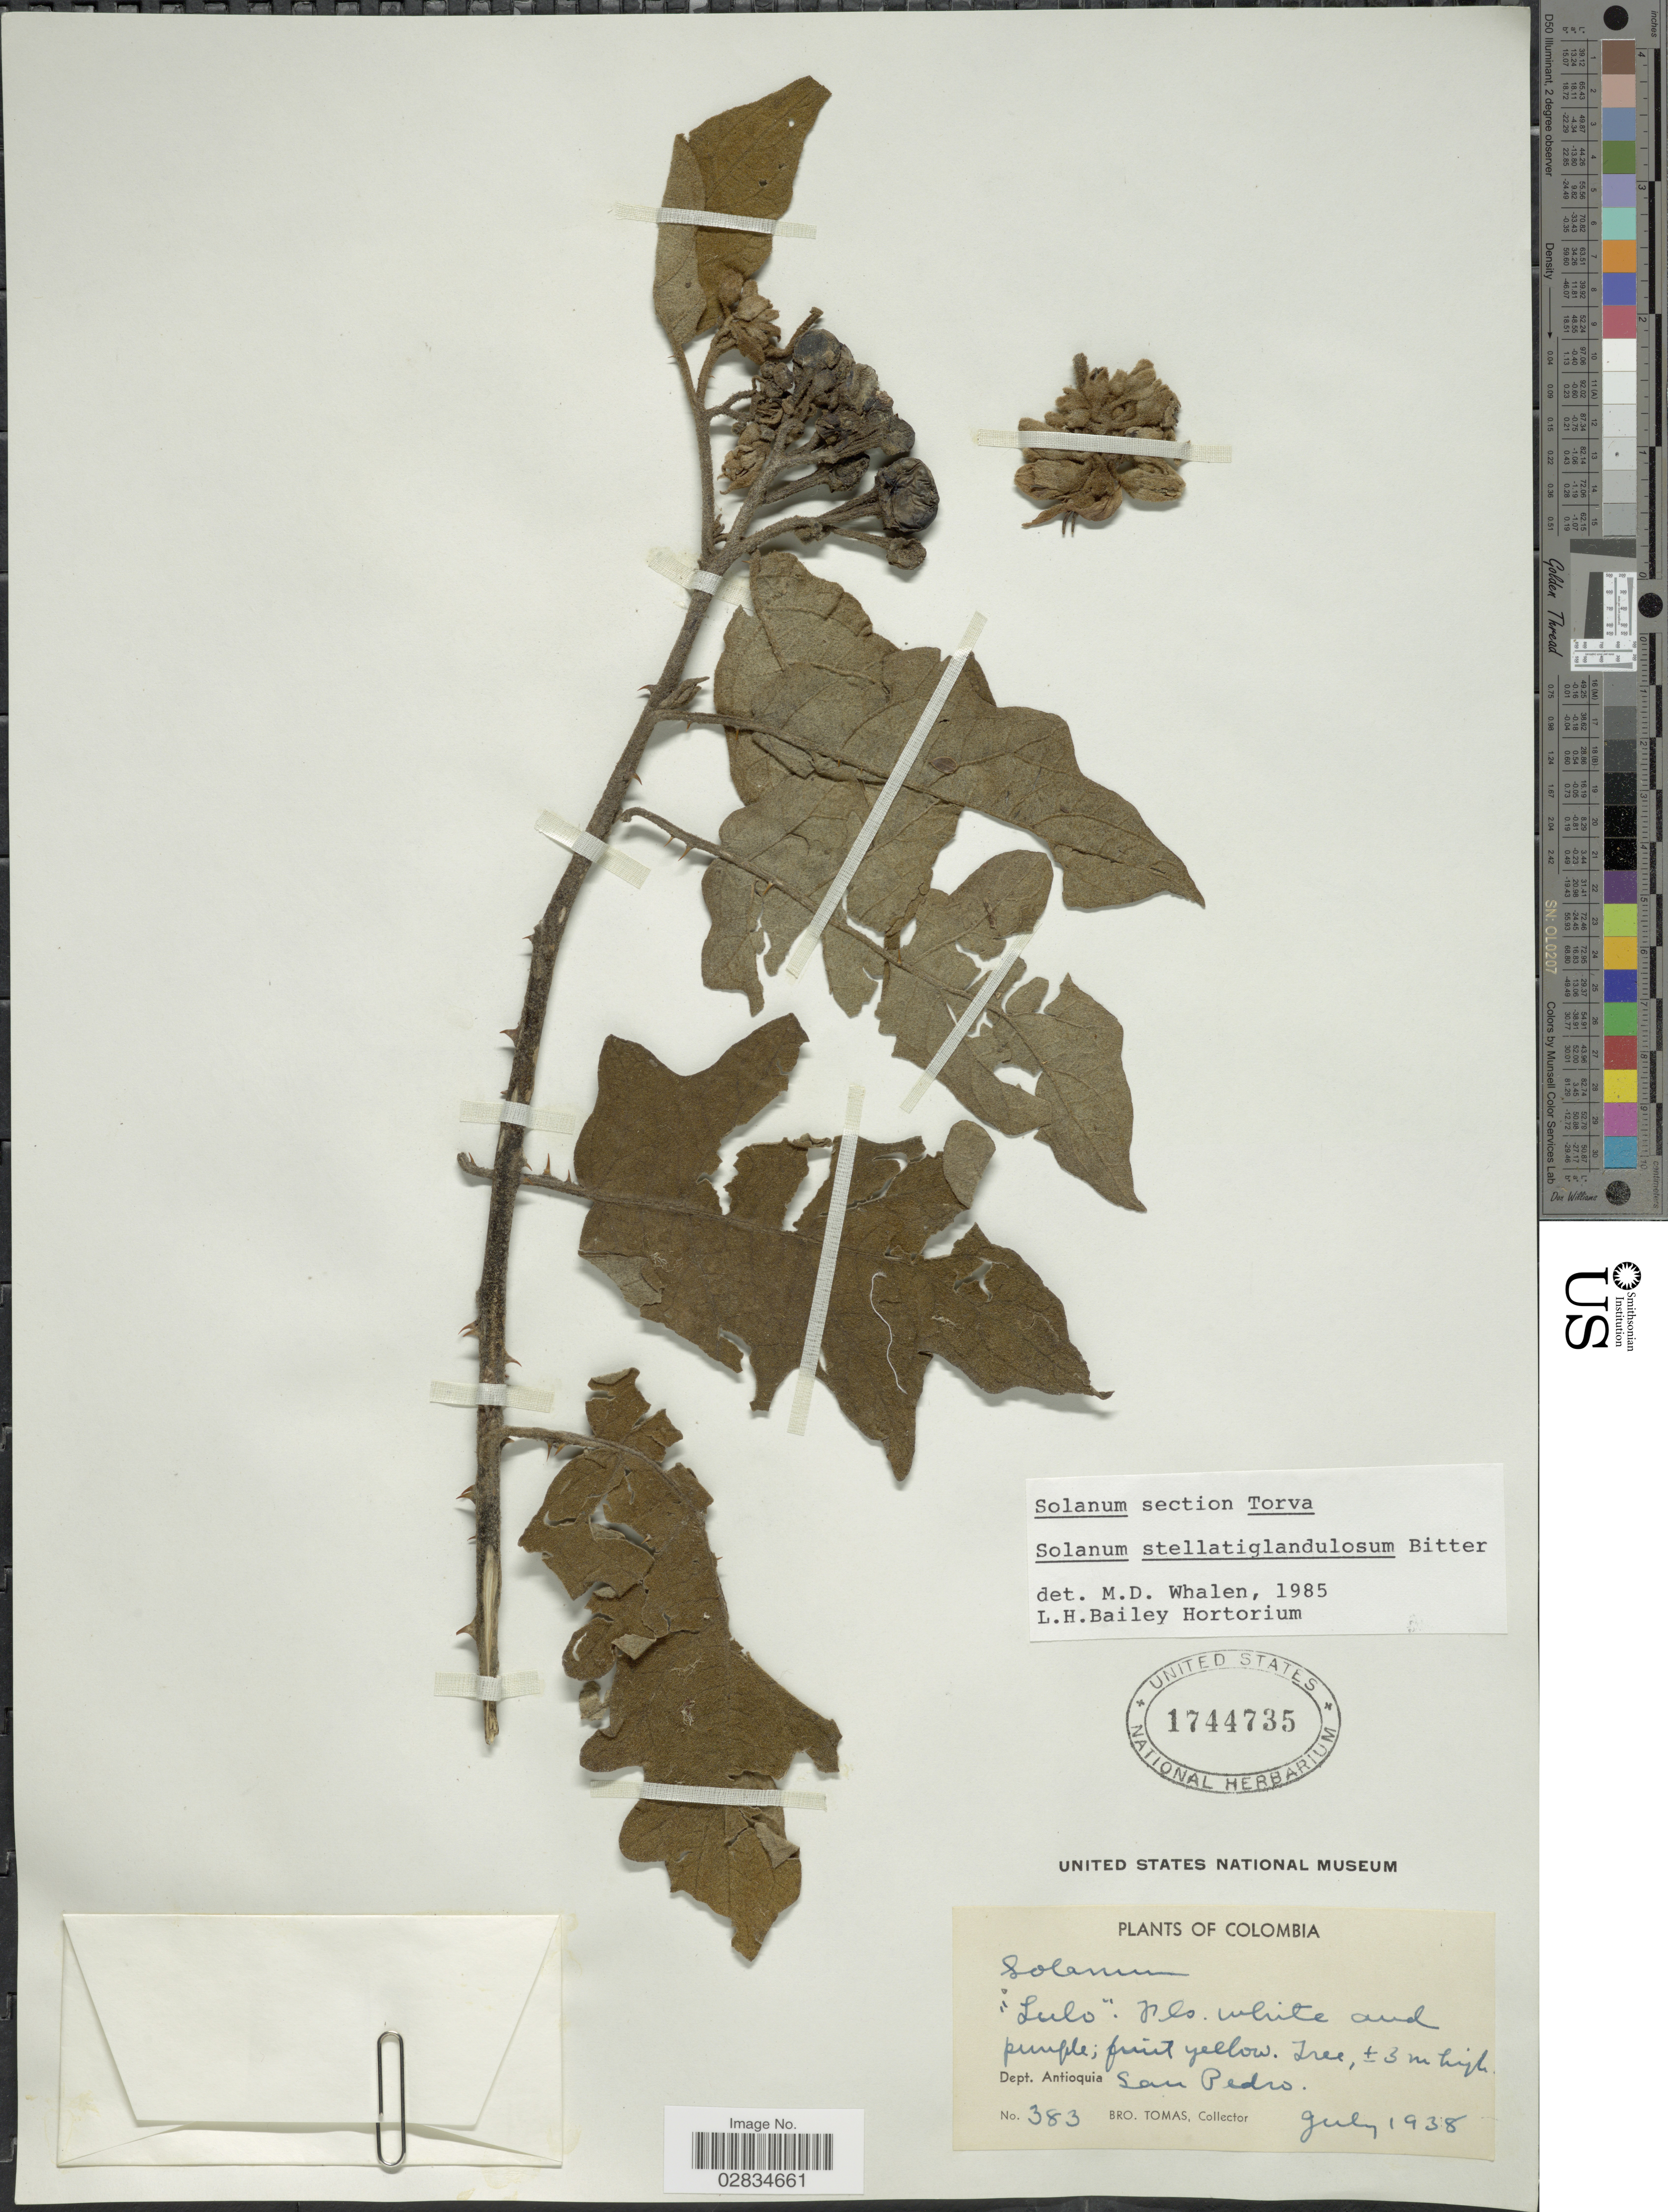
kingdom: Plantae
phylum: Tracheophyta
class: Magnoliopsida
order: Solanales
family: Solanaceae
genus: Solanum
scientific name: Solanum stellatiglandulosum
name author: Bitter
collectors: B. Tomas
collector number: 383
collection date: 1938-07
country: Colombia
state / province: Antioquia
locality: Dept. Antioquia, San Pedro.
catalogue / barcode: US 1744735